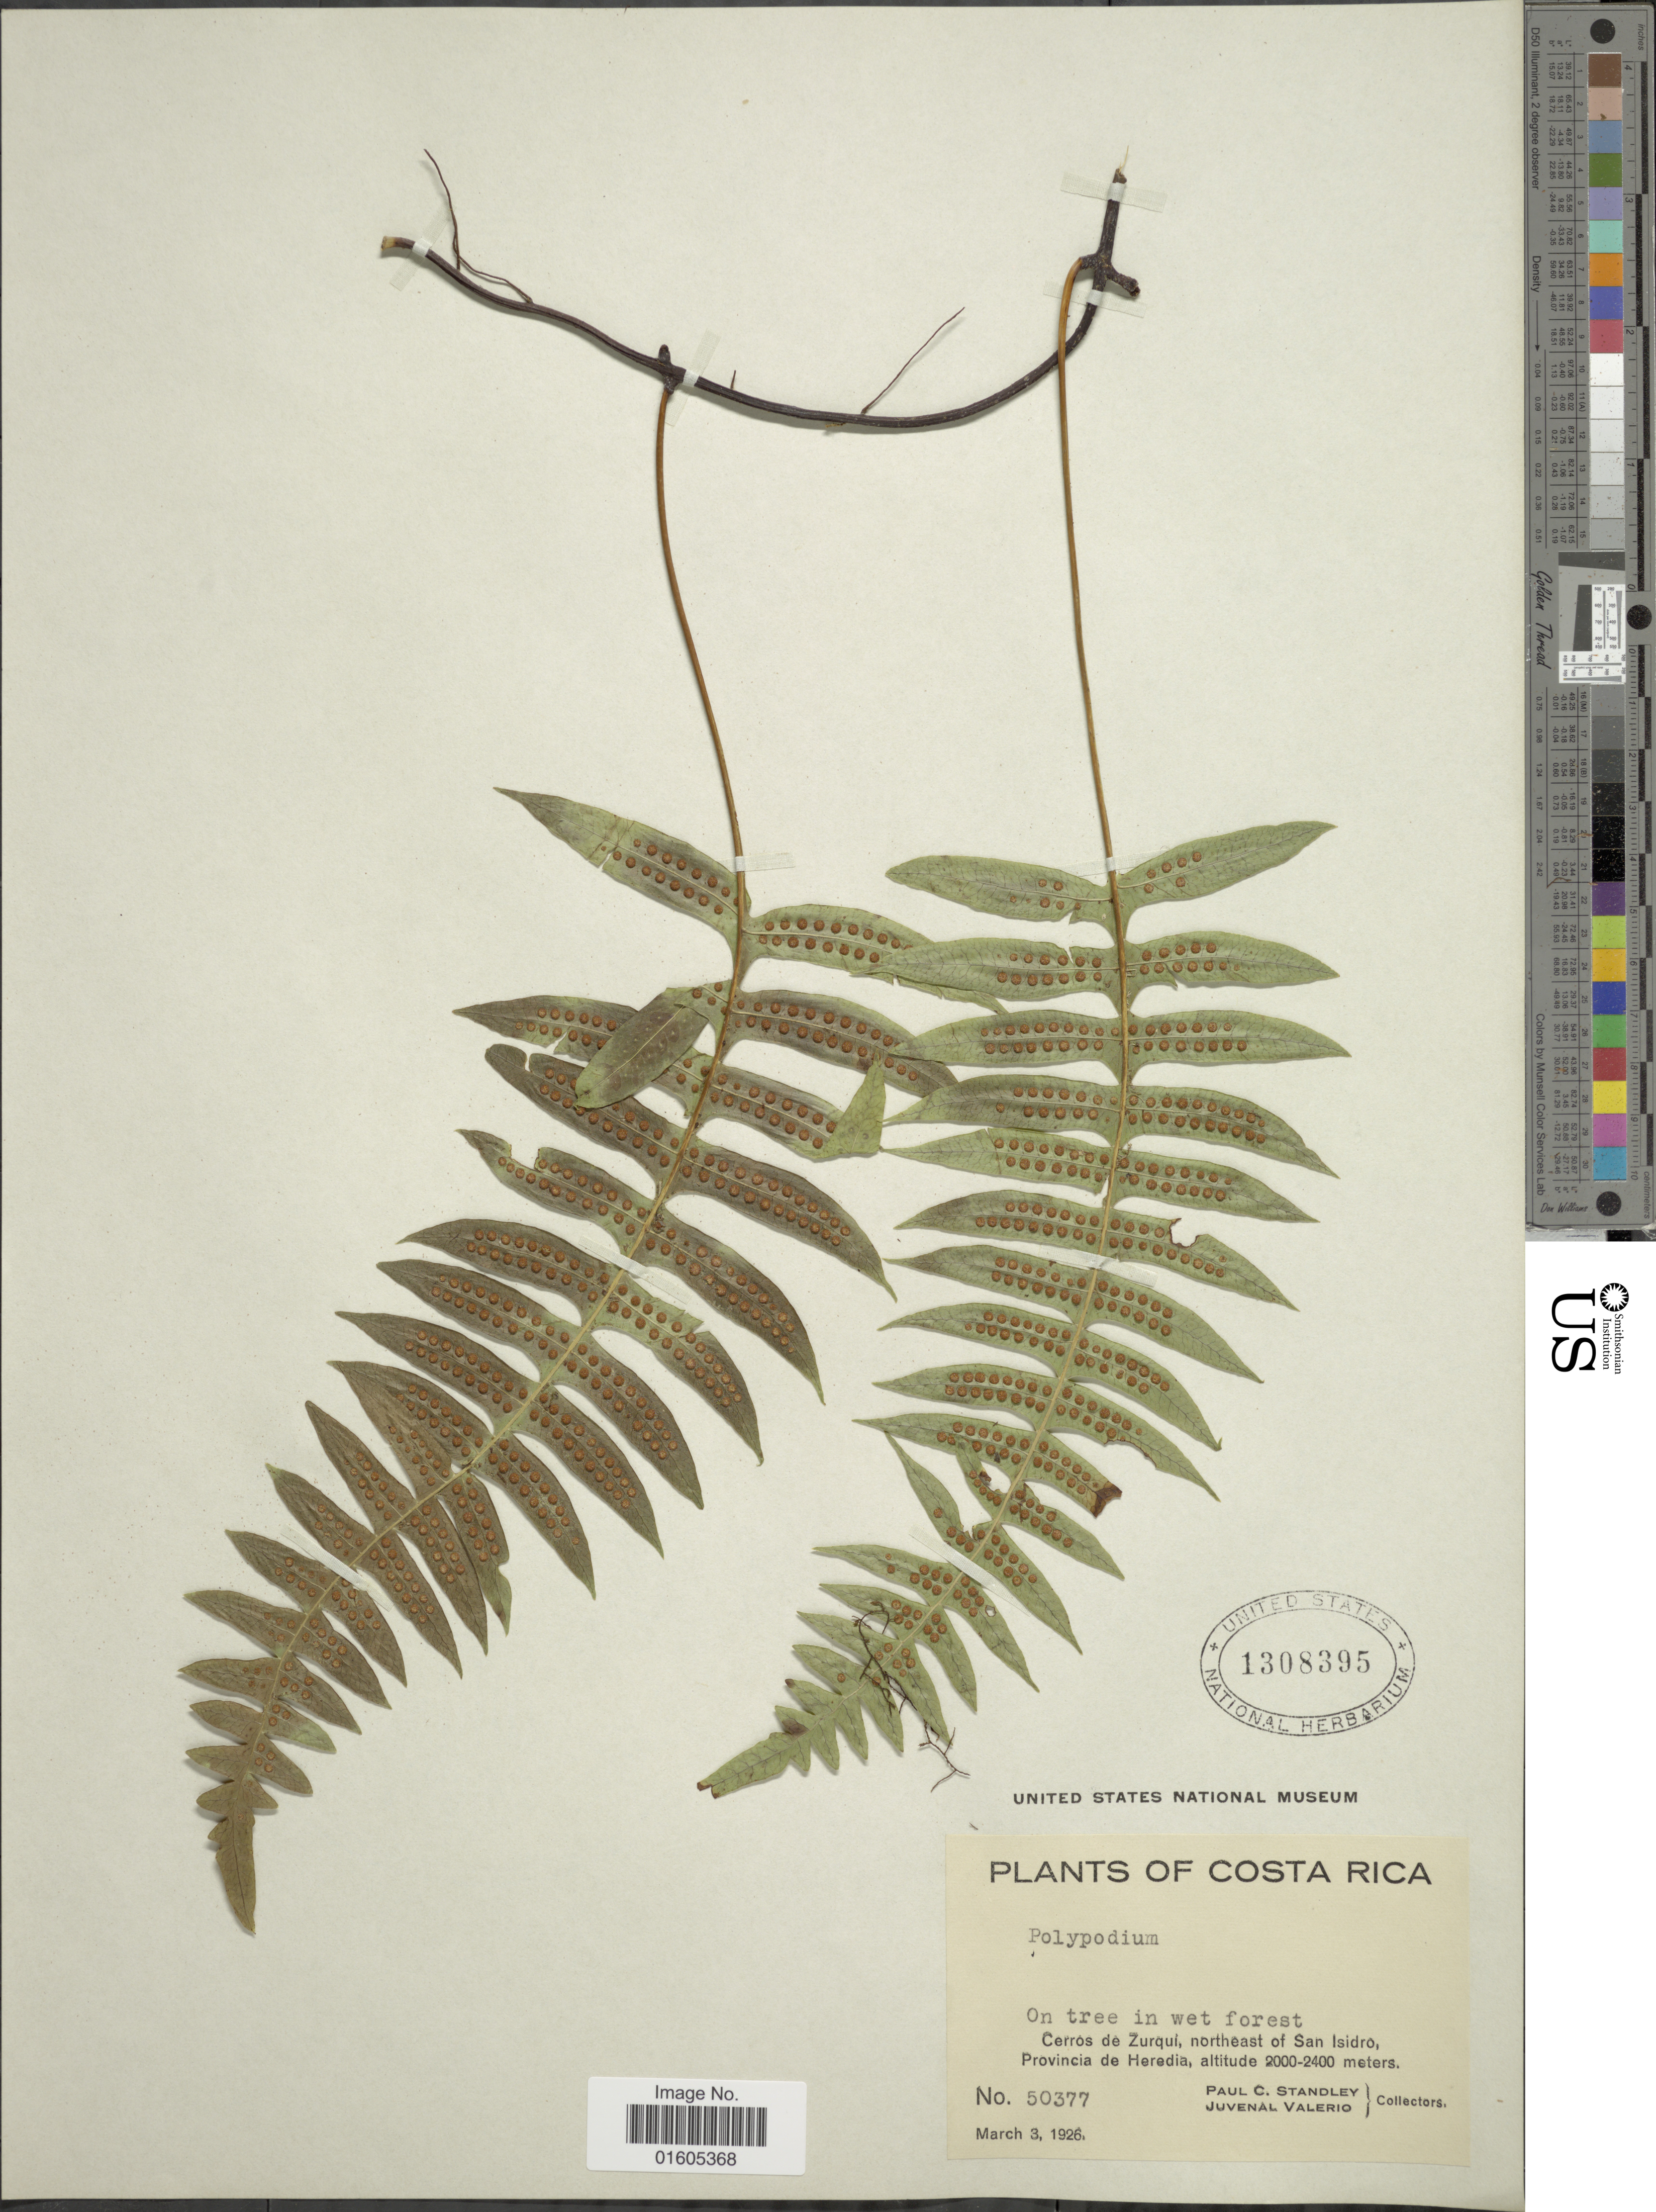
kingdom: Plantae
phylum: Tracheophyta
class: Polypodiopsida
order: Polypodiales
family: Polypodiaceae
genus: Serpocaulon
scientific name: Serpocaulon ptilorhizon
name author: (Christ) A.R. Sm.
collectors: P. C. Standley & J. Valerio R.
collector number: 50377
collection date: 1926-03-03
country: Costa Rica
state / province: Heredia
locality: Cerros de Zurqui, north of San Isidro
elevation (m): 2000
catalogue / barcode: US 1308395